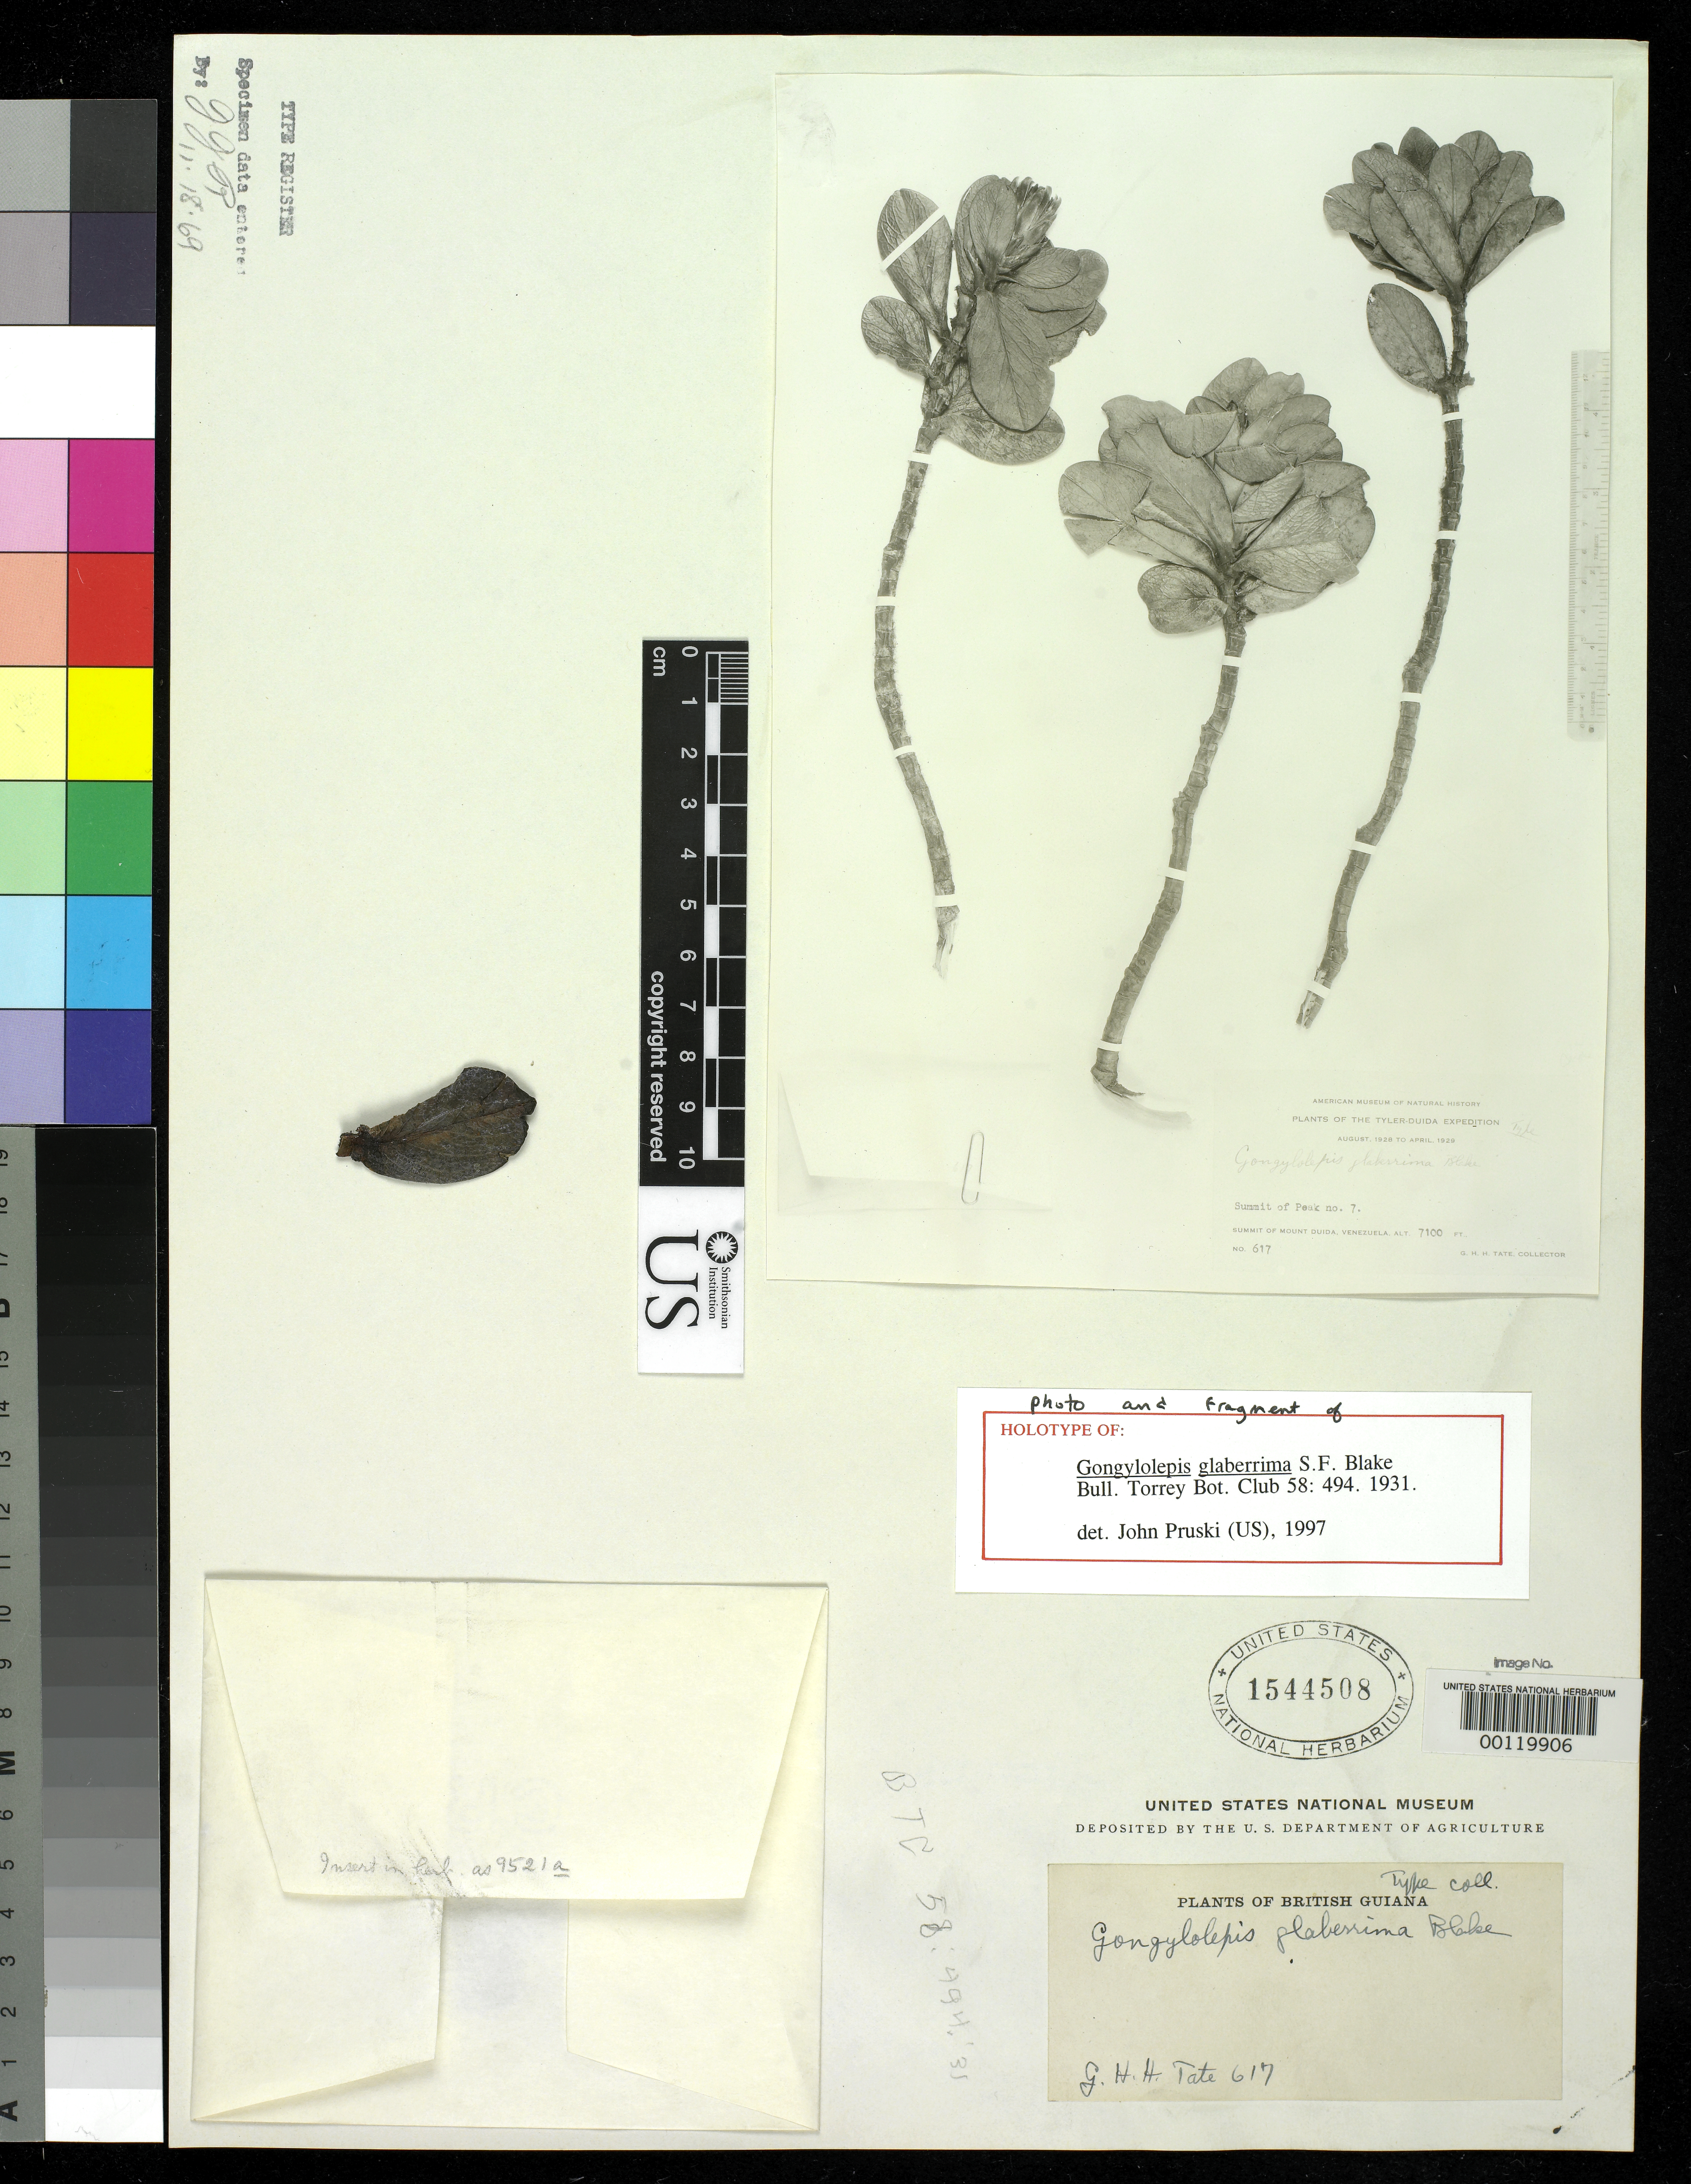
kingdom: Plantae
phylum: Tracheophyta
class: Magnoliopsida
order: Asterales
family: Asteraceae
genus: Gongylolepis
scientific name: Gongylolepis glaberrima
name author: S.F. Blake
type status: Type Fragment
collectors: G. H. H.Tate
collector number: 617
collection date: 1929-01-01/1929-01-04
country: Venezuela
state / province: Amazonas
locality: Mt. Duida.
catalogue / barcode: US 1544508